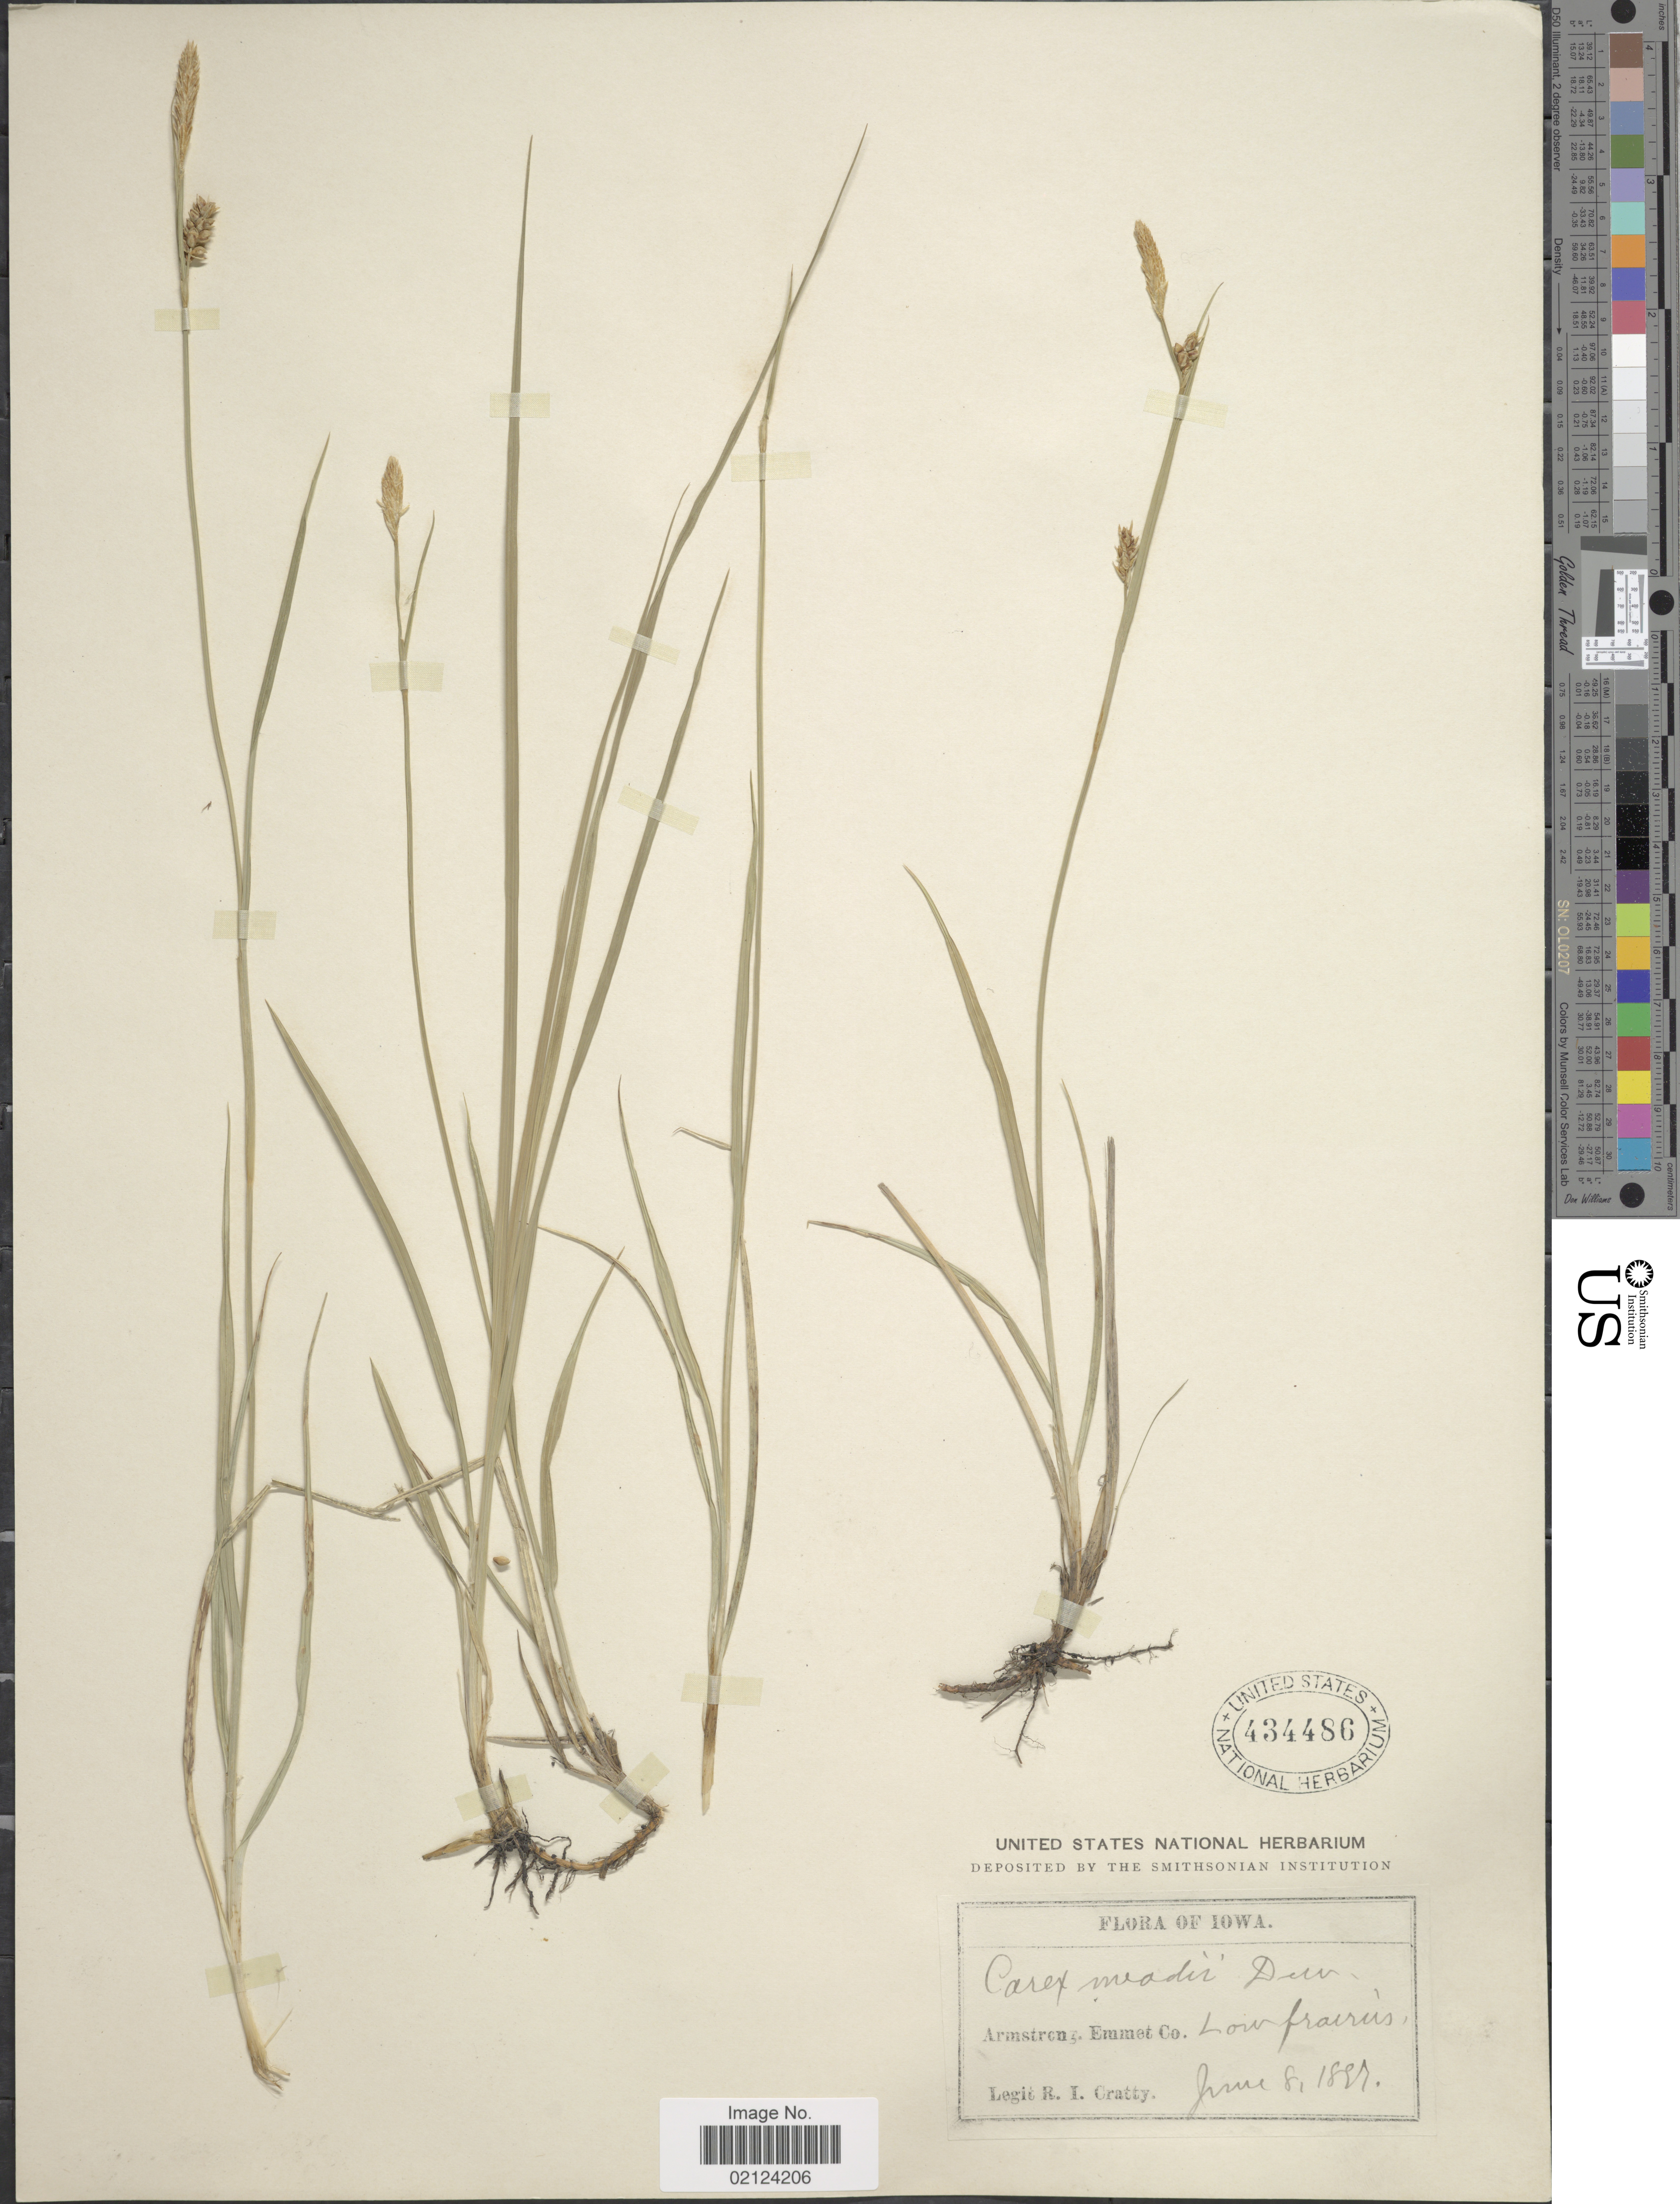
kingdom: Plantae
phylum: Tracheophyta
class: Liliopsida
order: Poales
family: Cyperaceae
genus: Carex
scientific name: Carex meadii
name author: Dewey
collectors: R. Cratty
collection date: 1887-06-08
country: United States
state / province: Iowa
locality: Armstrong, Emmet Co.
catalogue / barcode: US 434486